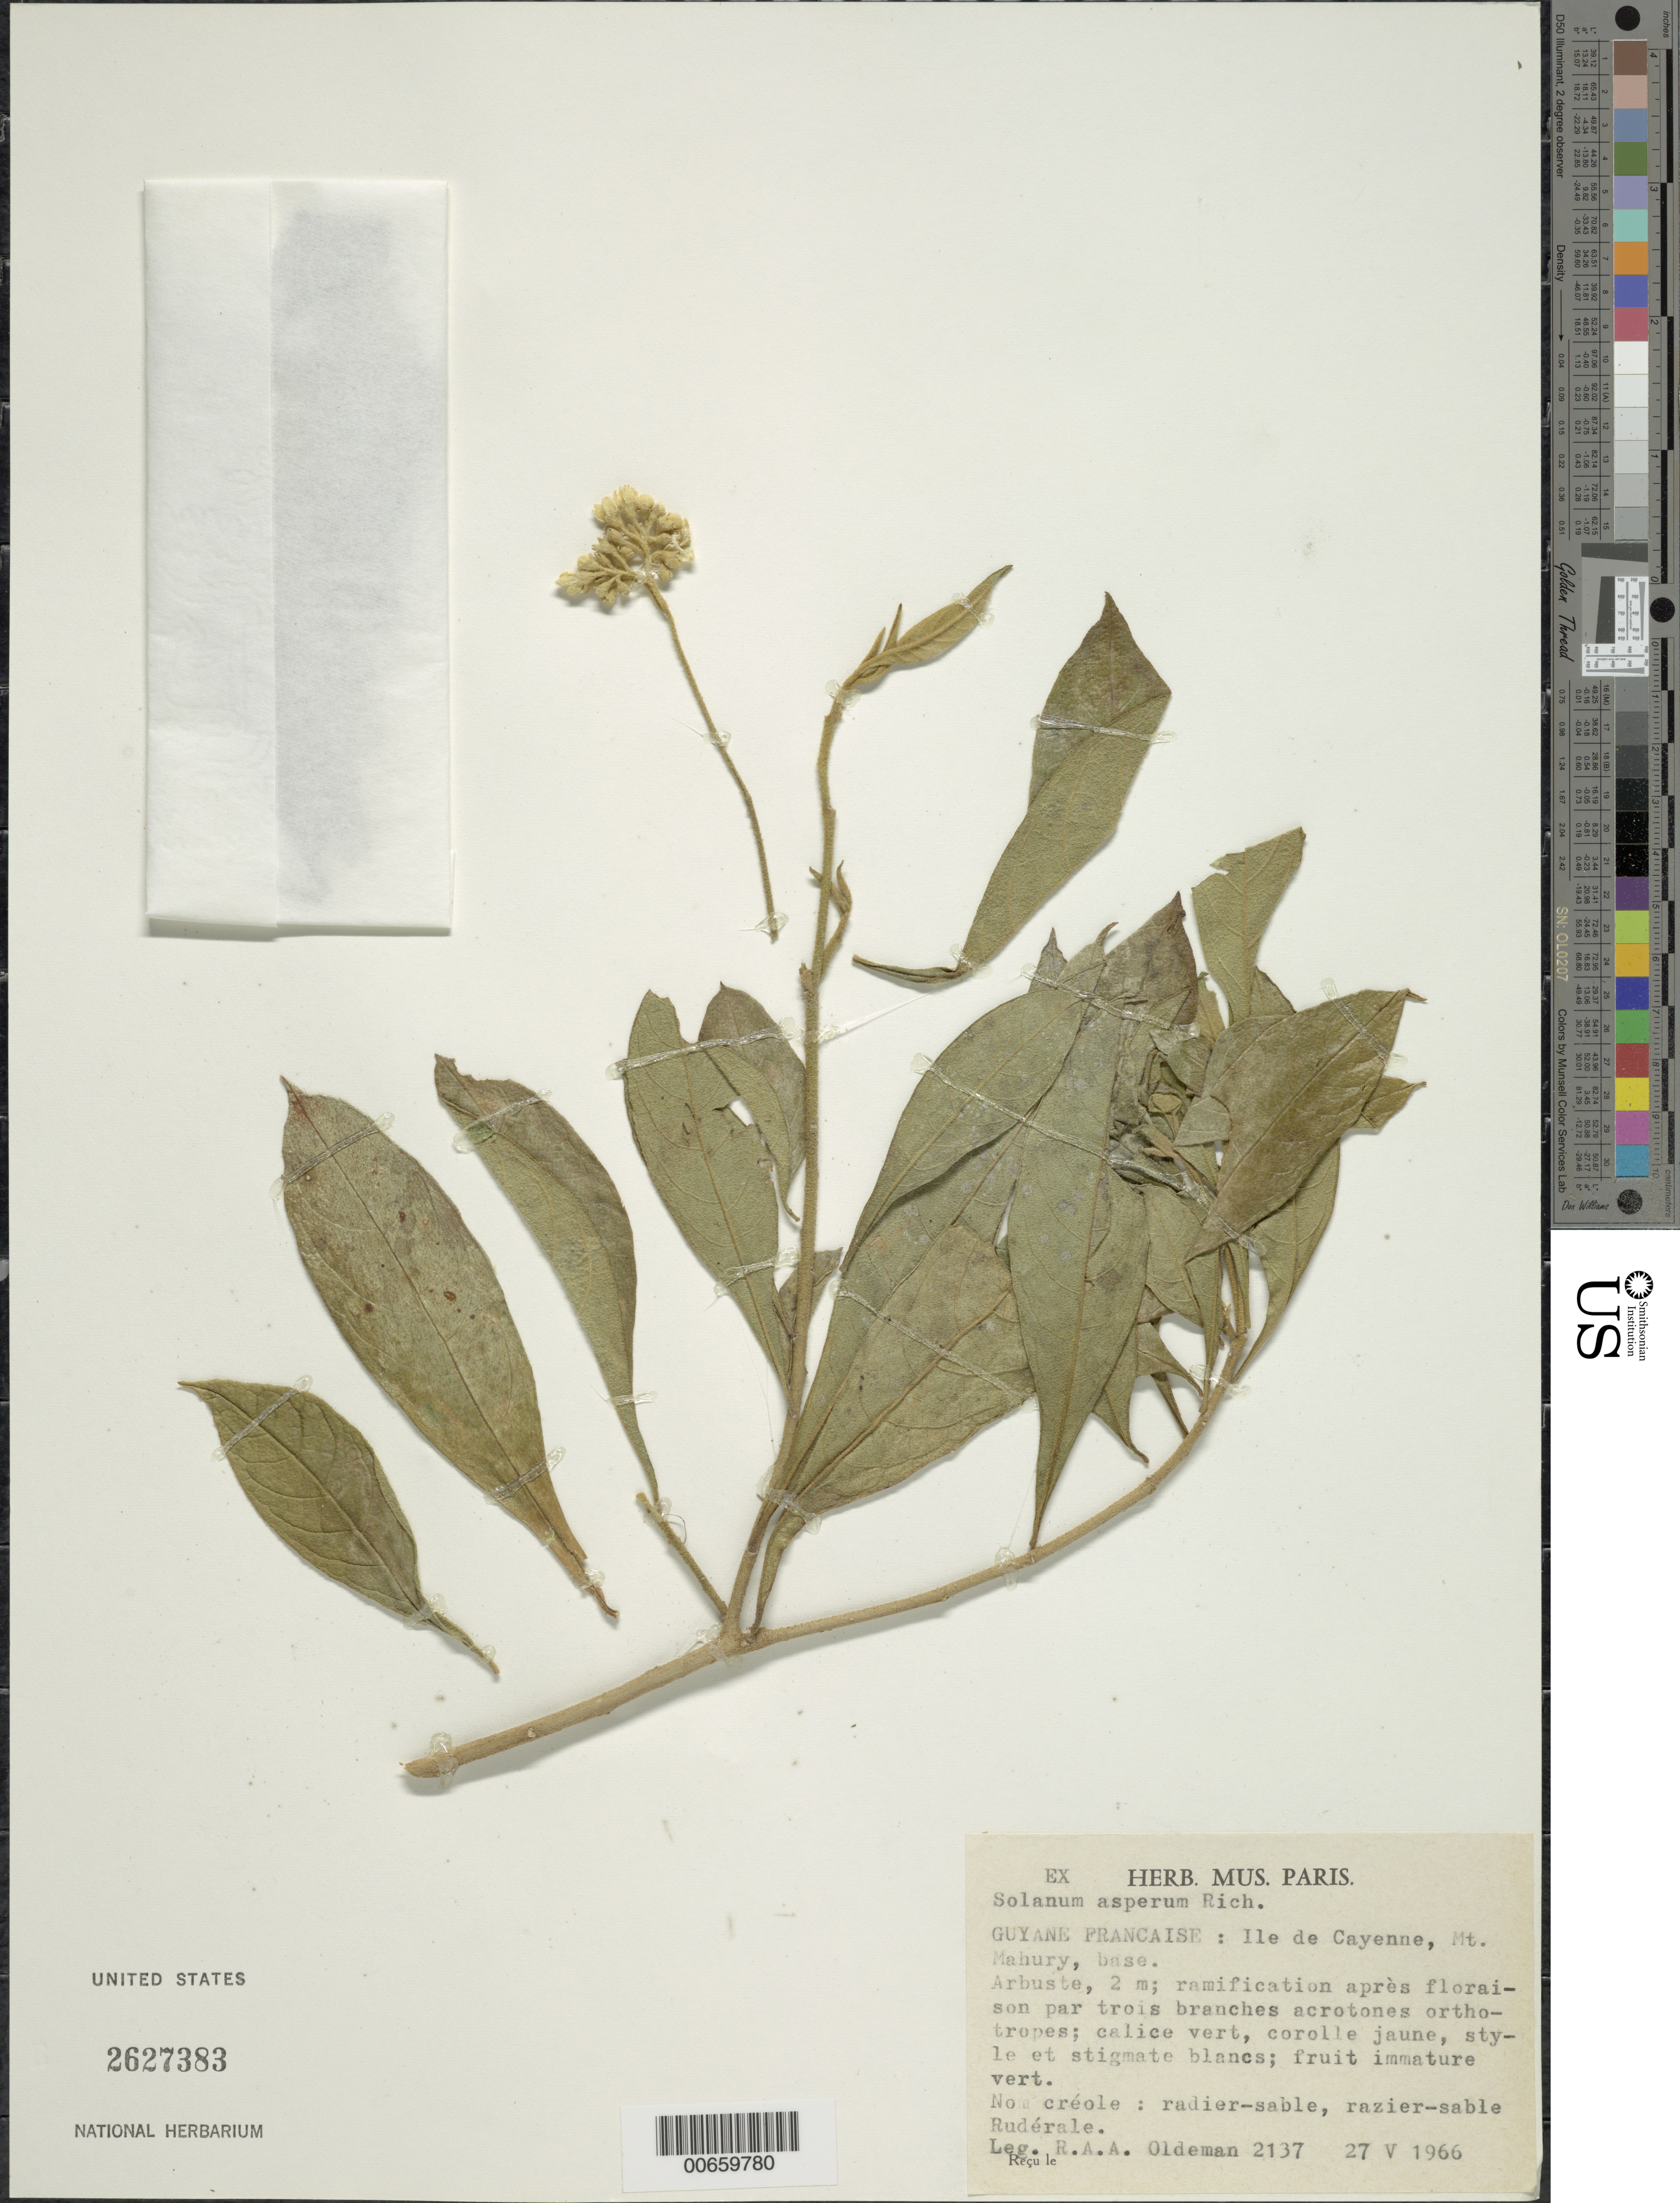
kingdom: Plantae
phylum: Tracheophyta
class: Magnoliopsida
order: Solanales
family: Solanaceae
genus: Solanum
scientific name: Solanum asperum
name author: Rich.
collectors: R. Oldeman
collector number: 2137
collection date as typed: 5 May 1966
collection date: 1966-05-05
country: French Guiana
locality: Ile de Cayenne, Mt. Mahury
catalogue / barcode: US 2627383